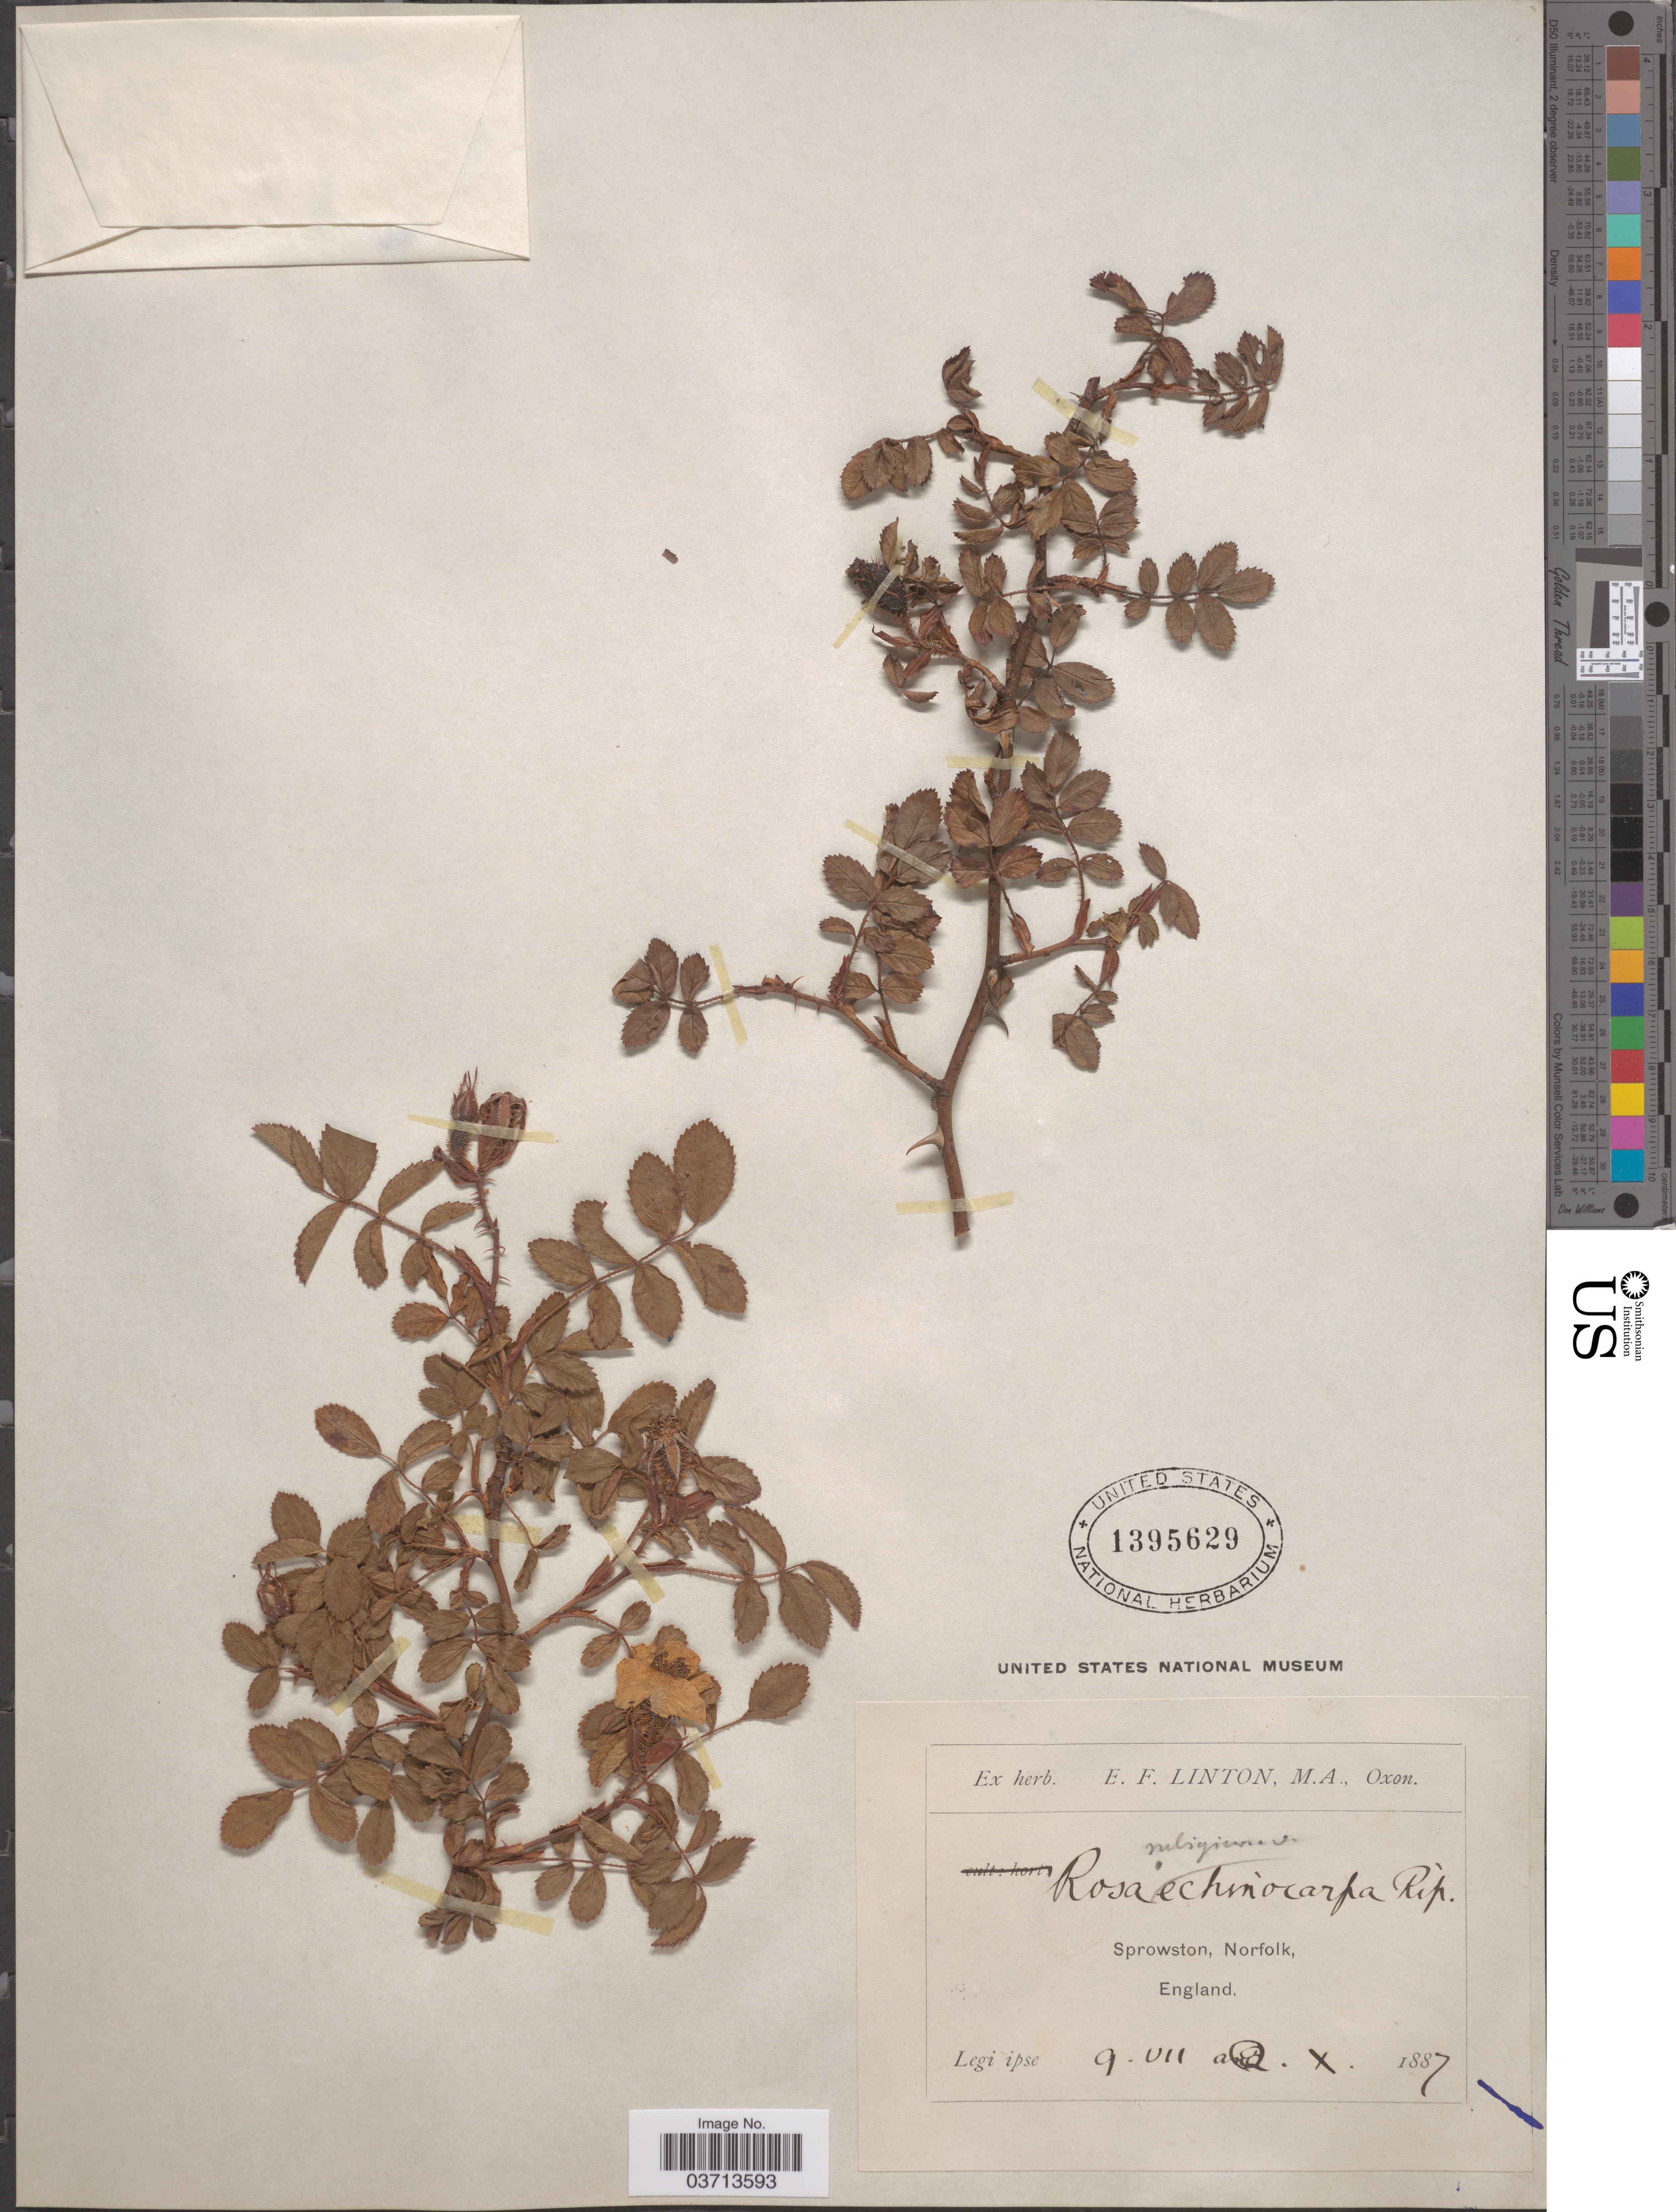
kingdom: Plantae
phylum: Tracheophyta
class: Magnoliopsida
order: Rosales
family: Rosaceae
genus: Rosa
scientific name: Rosa rubiginosa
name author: L.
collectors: E. Linton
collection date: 1887-07-09/1887-10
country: United Kingdom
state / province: England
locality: Sprowston, Norfolk.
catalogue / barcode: US 1395629